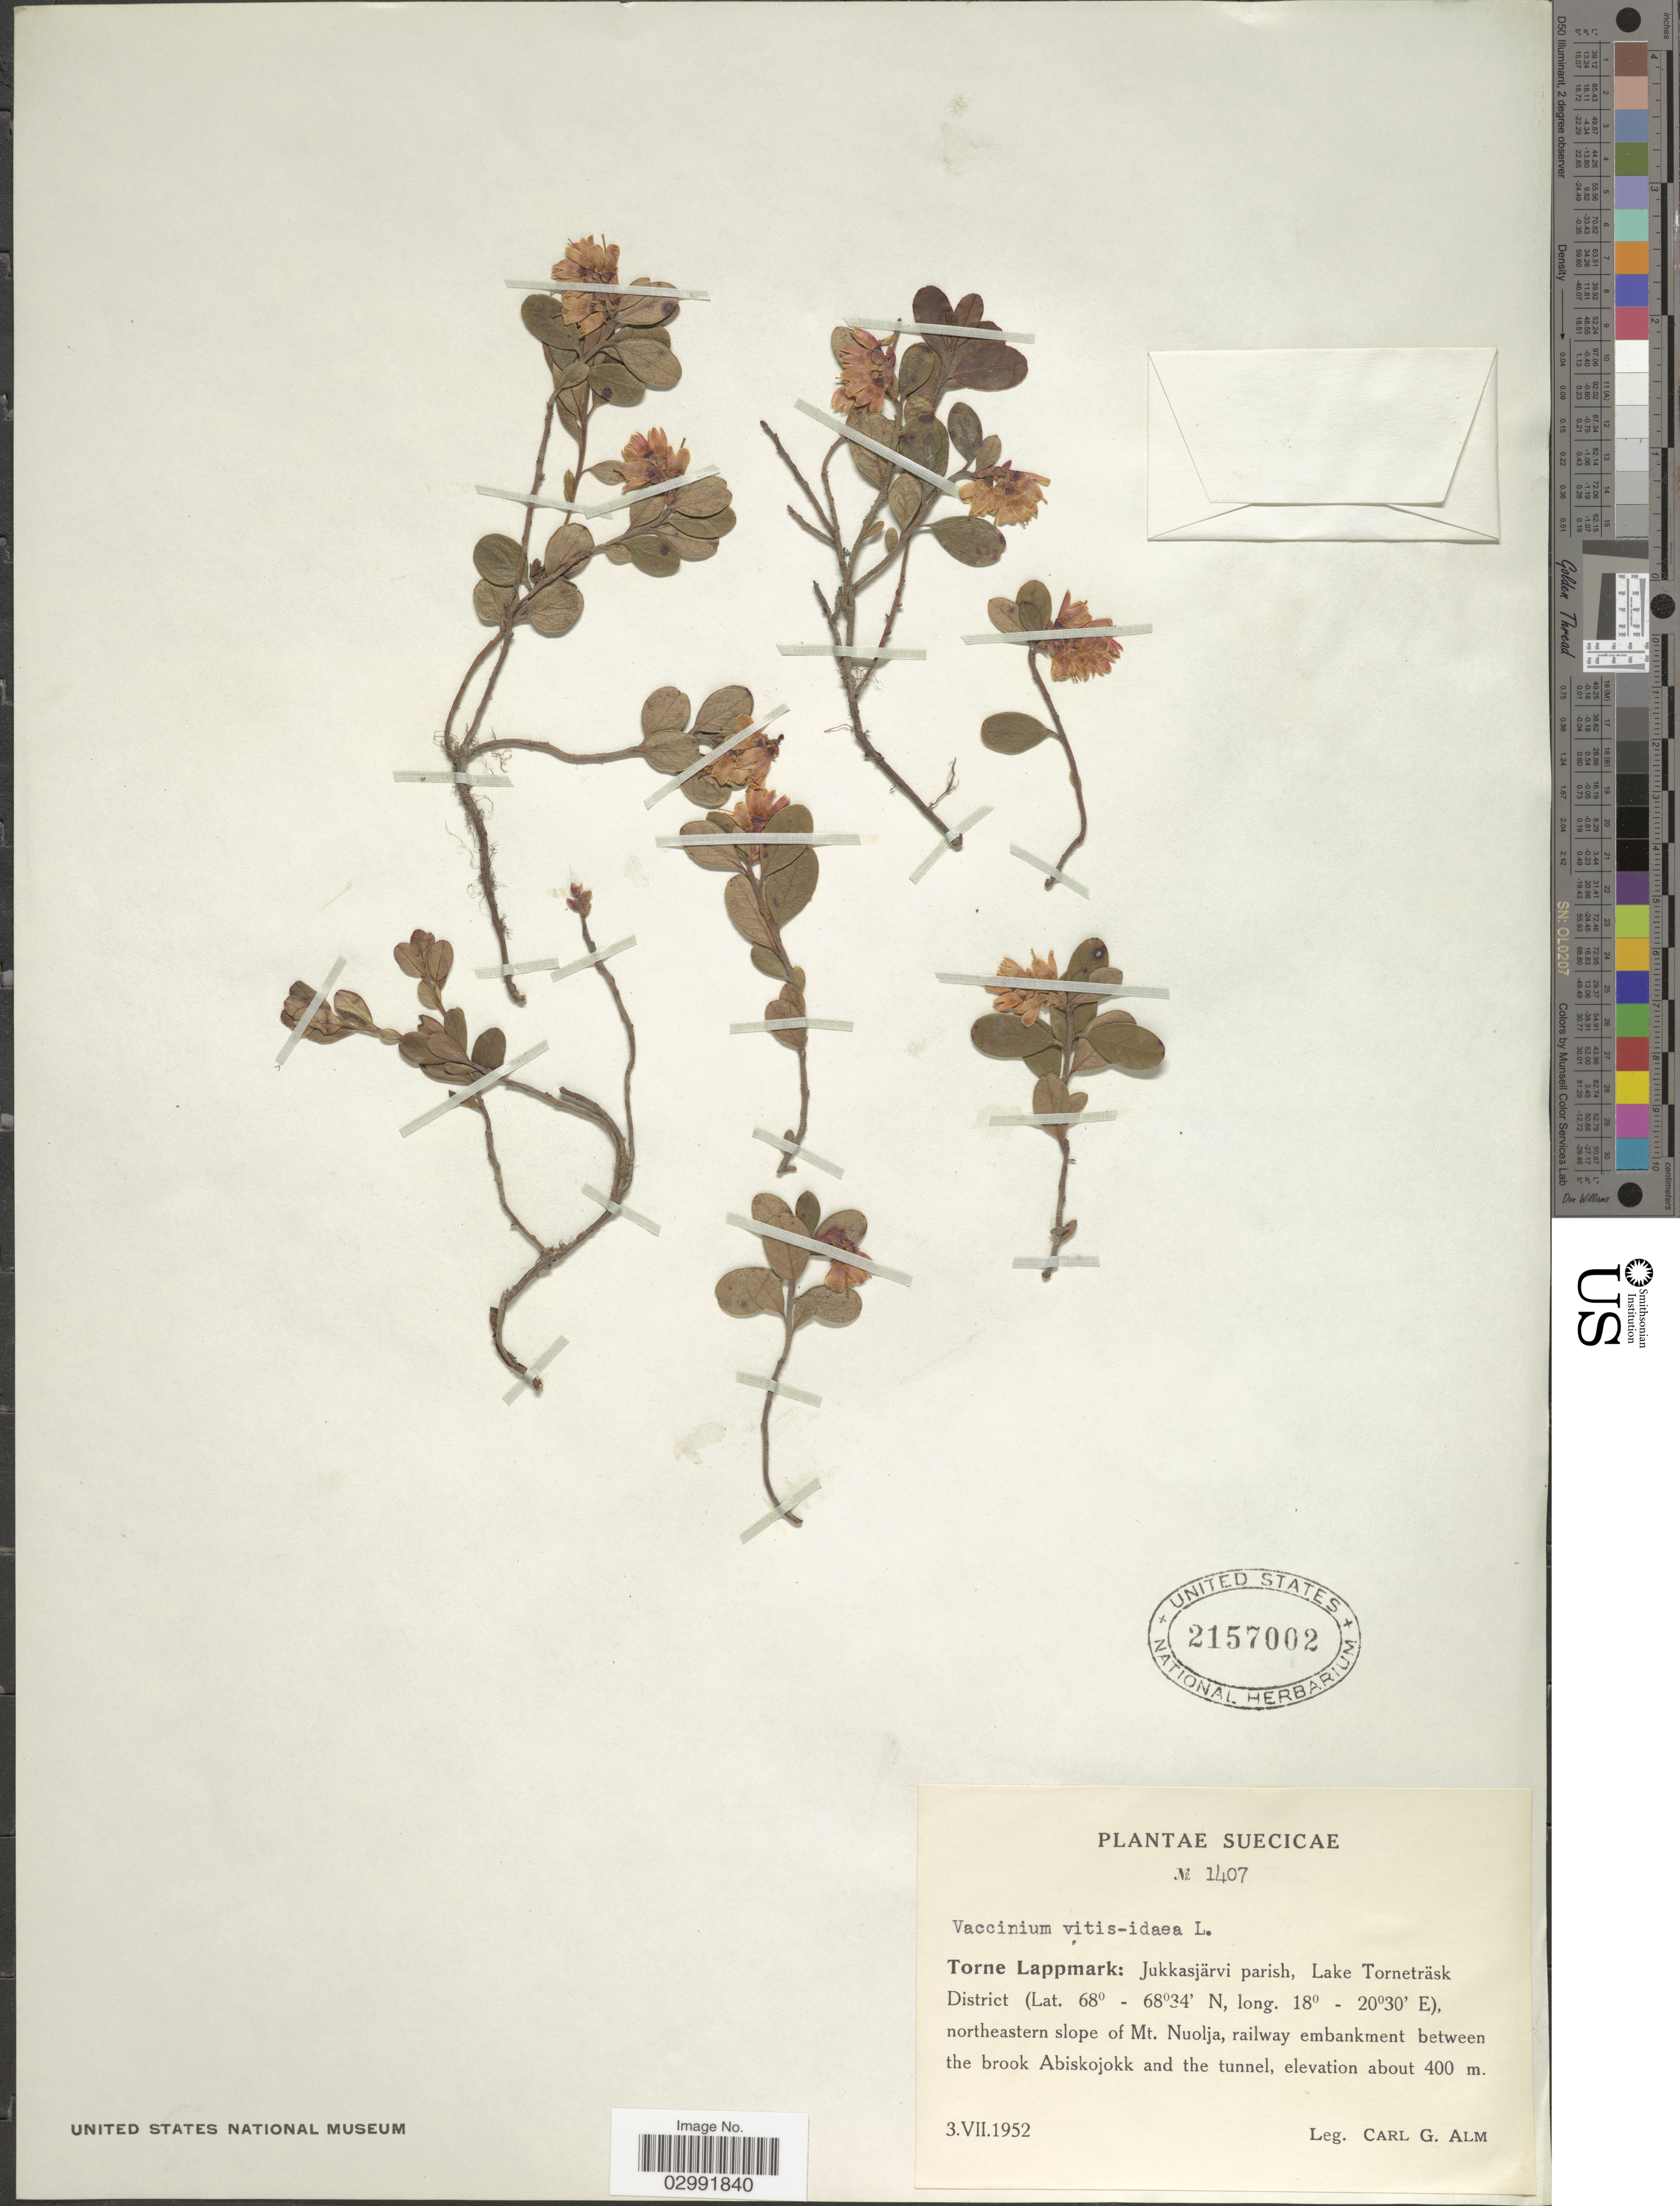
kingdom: Plantae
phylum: Tracheophyta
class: Magnoliopsida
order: Ericales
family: Ericaceae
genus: Vaccinium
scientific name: Vaccinium vitis-idaea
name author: L.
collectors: C. G. Alm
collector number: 1407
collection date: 1952-07-03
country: Sweden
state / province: Norrbotten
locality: Suecicae. Torne Lappmark: Jukkasjärvi parish, Lake Torneträsk District, northeastern slope of Mt. Nuolja, railway embankment between the brook Abiskojokk and the tunnel.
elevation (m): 400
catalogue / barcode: US 2157002